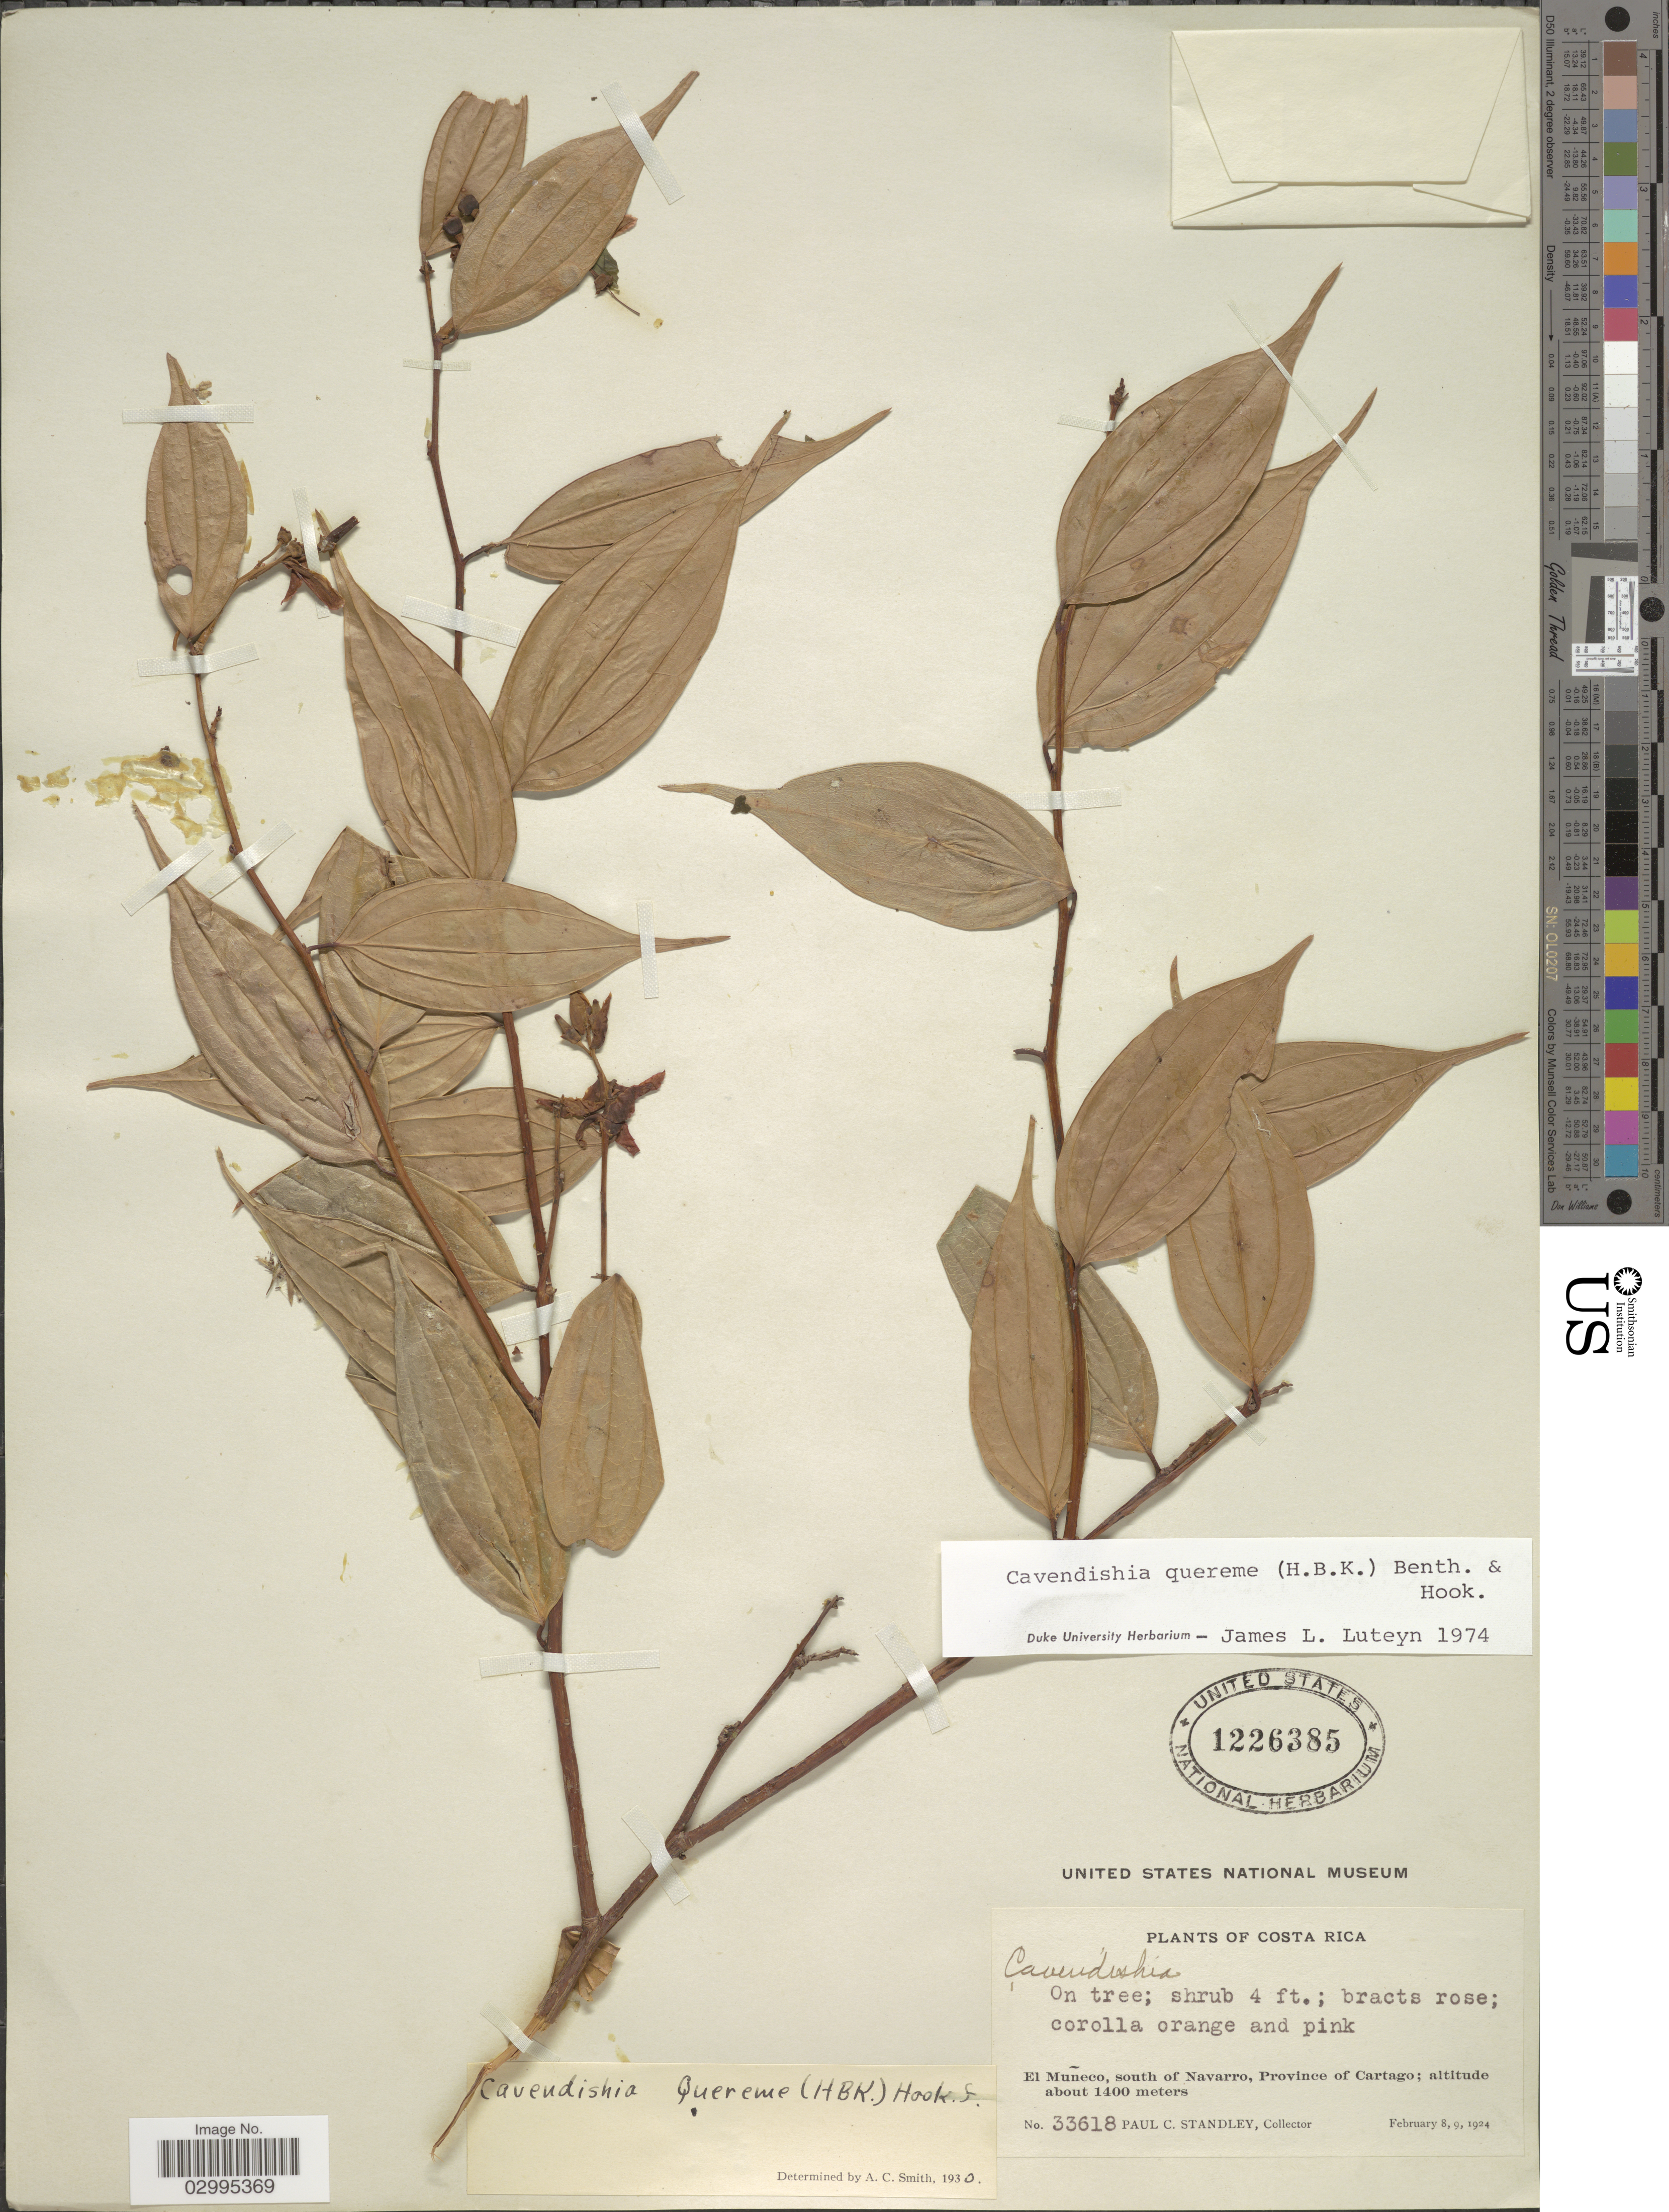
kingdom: Plantae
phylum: Tracheophyta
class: Magnoliopsida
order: Ericales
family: Ericaceae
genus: Cavendishia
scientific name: Cavendishia quereme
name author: (Kunth) Benth. & Hook. f.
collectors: P. C. Standley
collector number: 33618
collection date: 1924-02-08/1924-02-09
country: Costa Rica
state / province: Cartago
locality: El Muñeco, south of Navarro.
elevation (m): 1400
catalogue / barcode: US 1226385